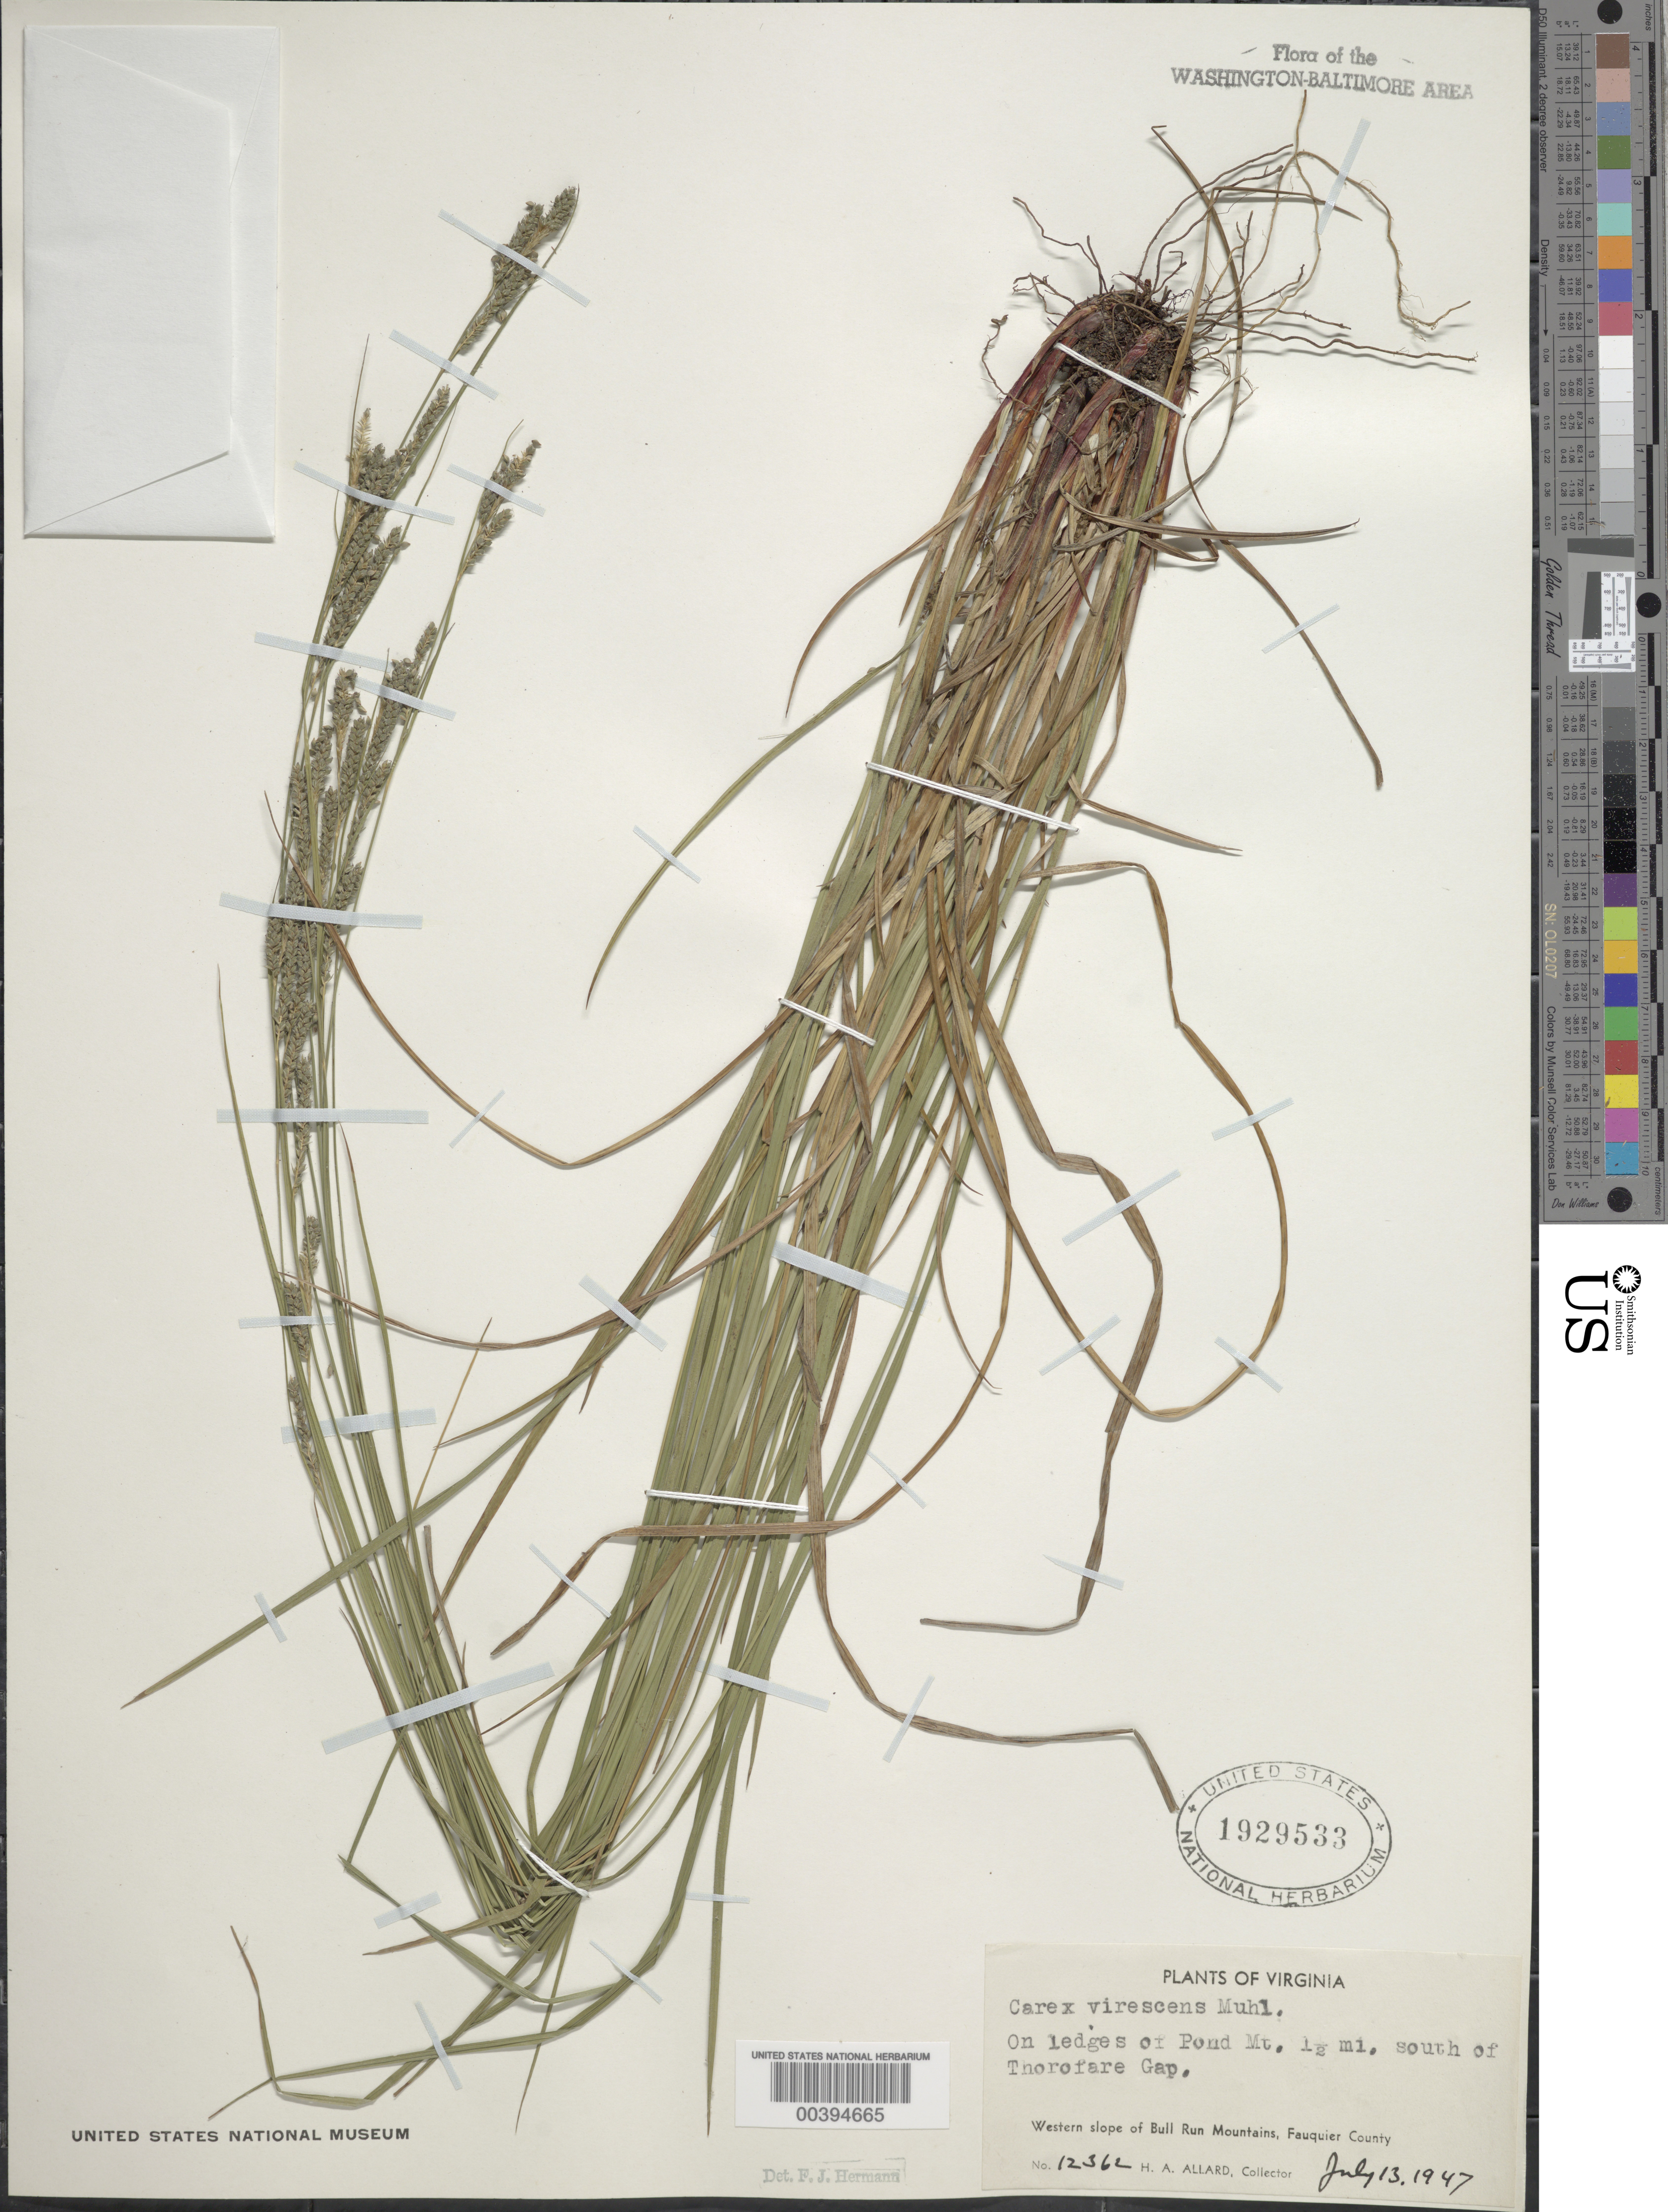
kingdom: Plantae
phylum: Tracheophyta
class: Liliopsida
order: Poales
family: Cyperaceae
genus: Carex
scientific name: Carex virescens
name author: Muhl. ex Willd.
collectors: H. A. Allard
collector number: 12362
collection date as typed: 13 Jul 1947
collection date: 1947-07-13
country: United States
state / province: Virginia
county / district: Fauquier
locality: Pond Mountain, south of Thorofare Gap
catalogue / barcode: US 1929533